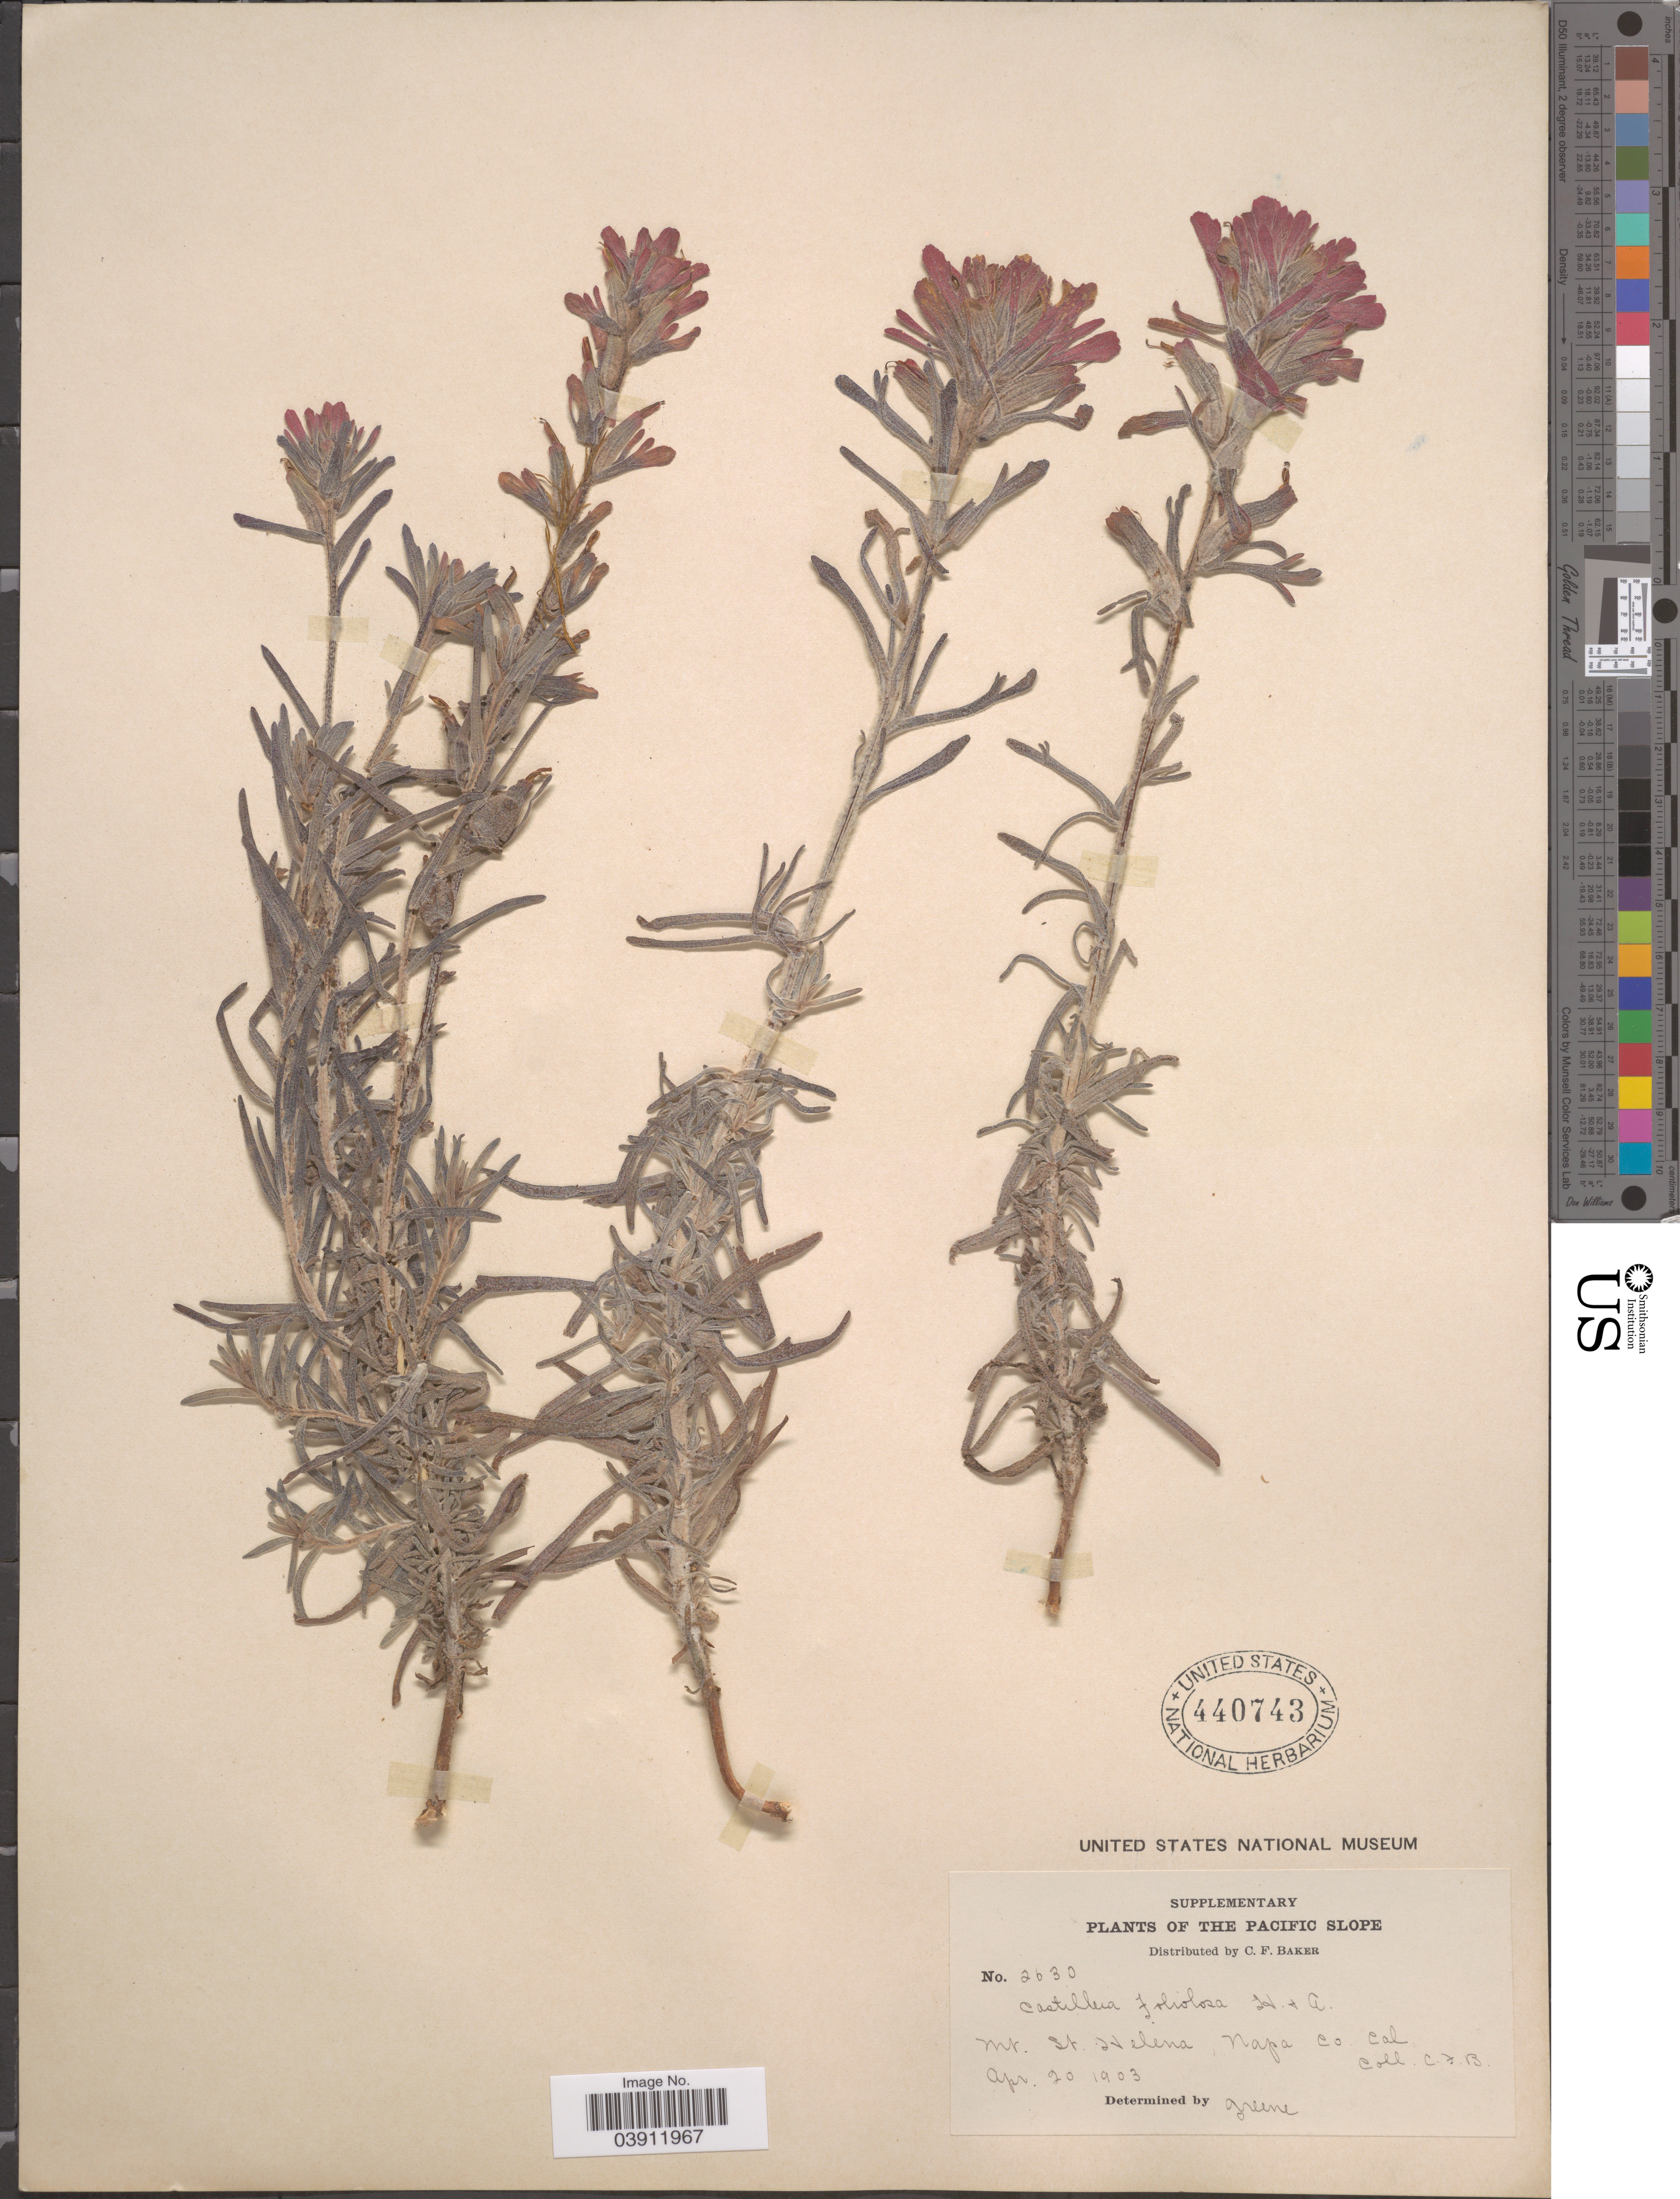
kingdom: Plantae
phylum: Tracheophyta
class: Magnoliopsida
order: Lamiales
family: Orobanchaceae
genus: Castilleja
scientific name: Castilleja foliolosa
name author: Hook. f.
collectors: C. F. Baker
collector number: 2630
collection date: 1903-04-20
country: United States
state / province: California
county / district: Napa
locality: Pacific Slope. Mt. St. Helena, Napa Co.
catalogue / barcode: US 440743